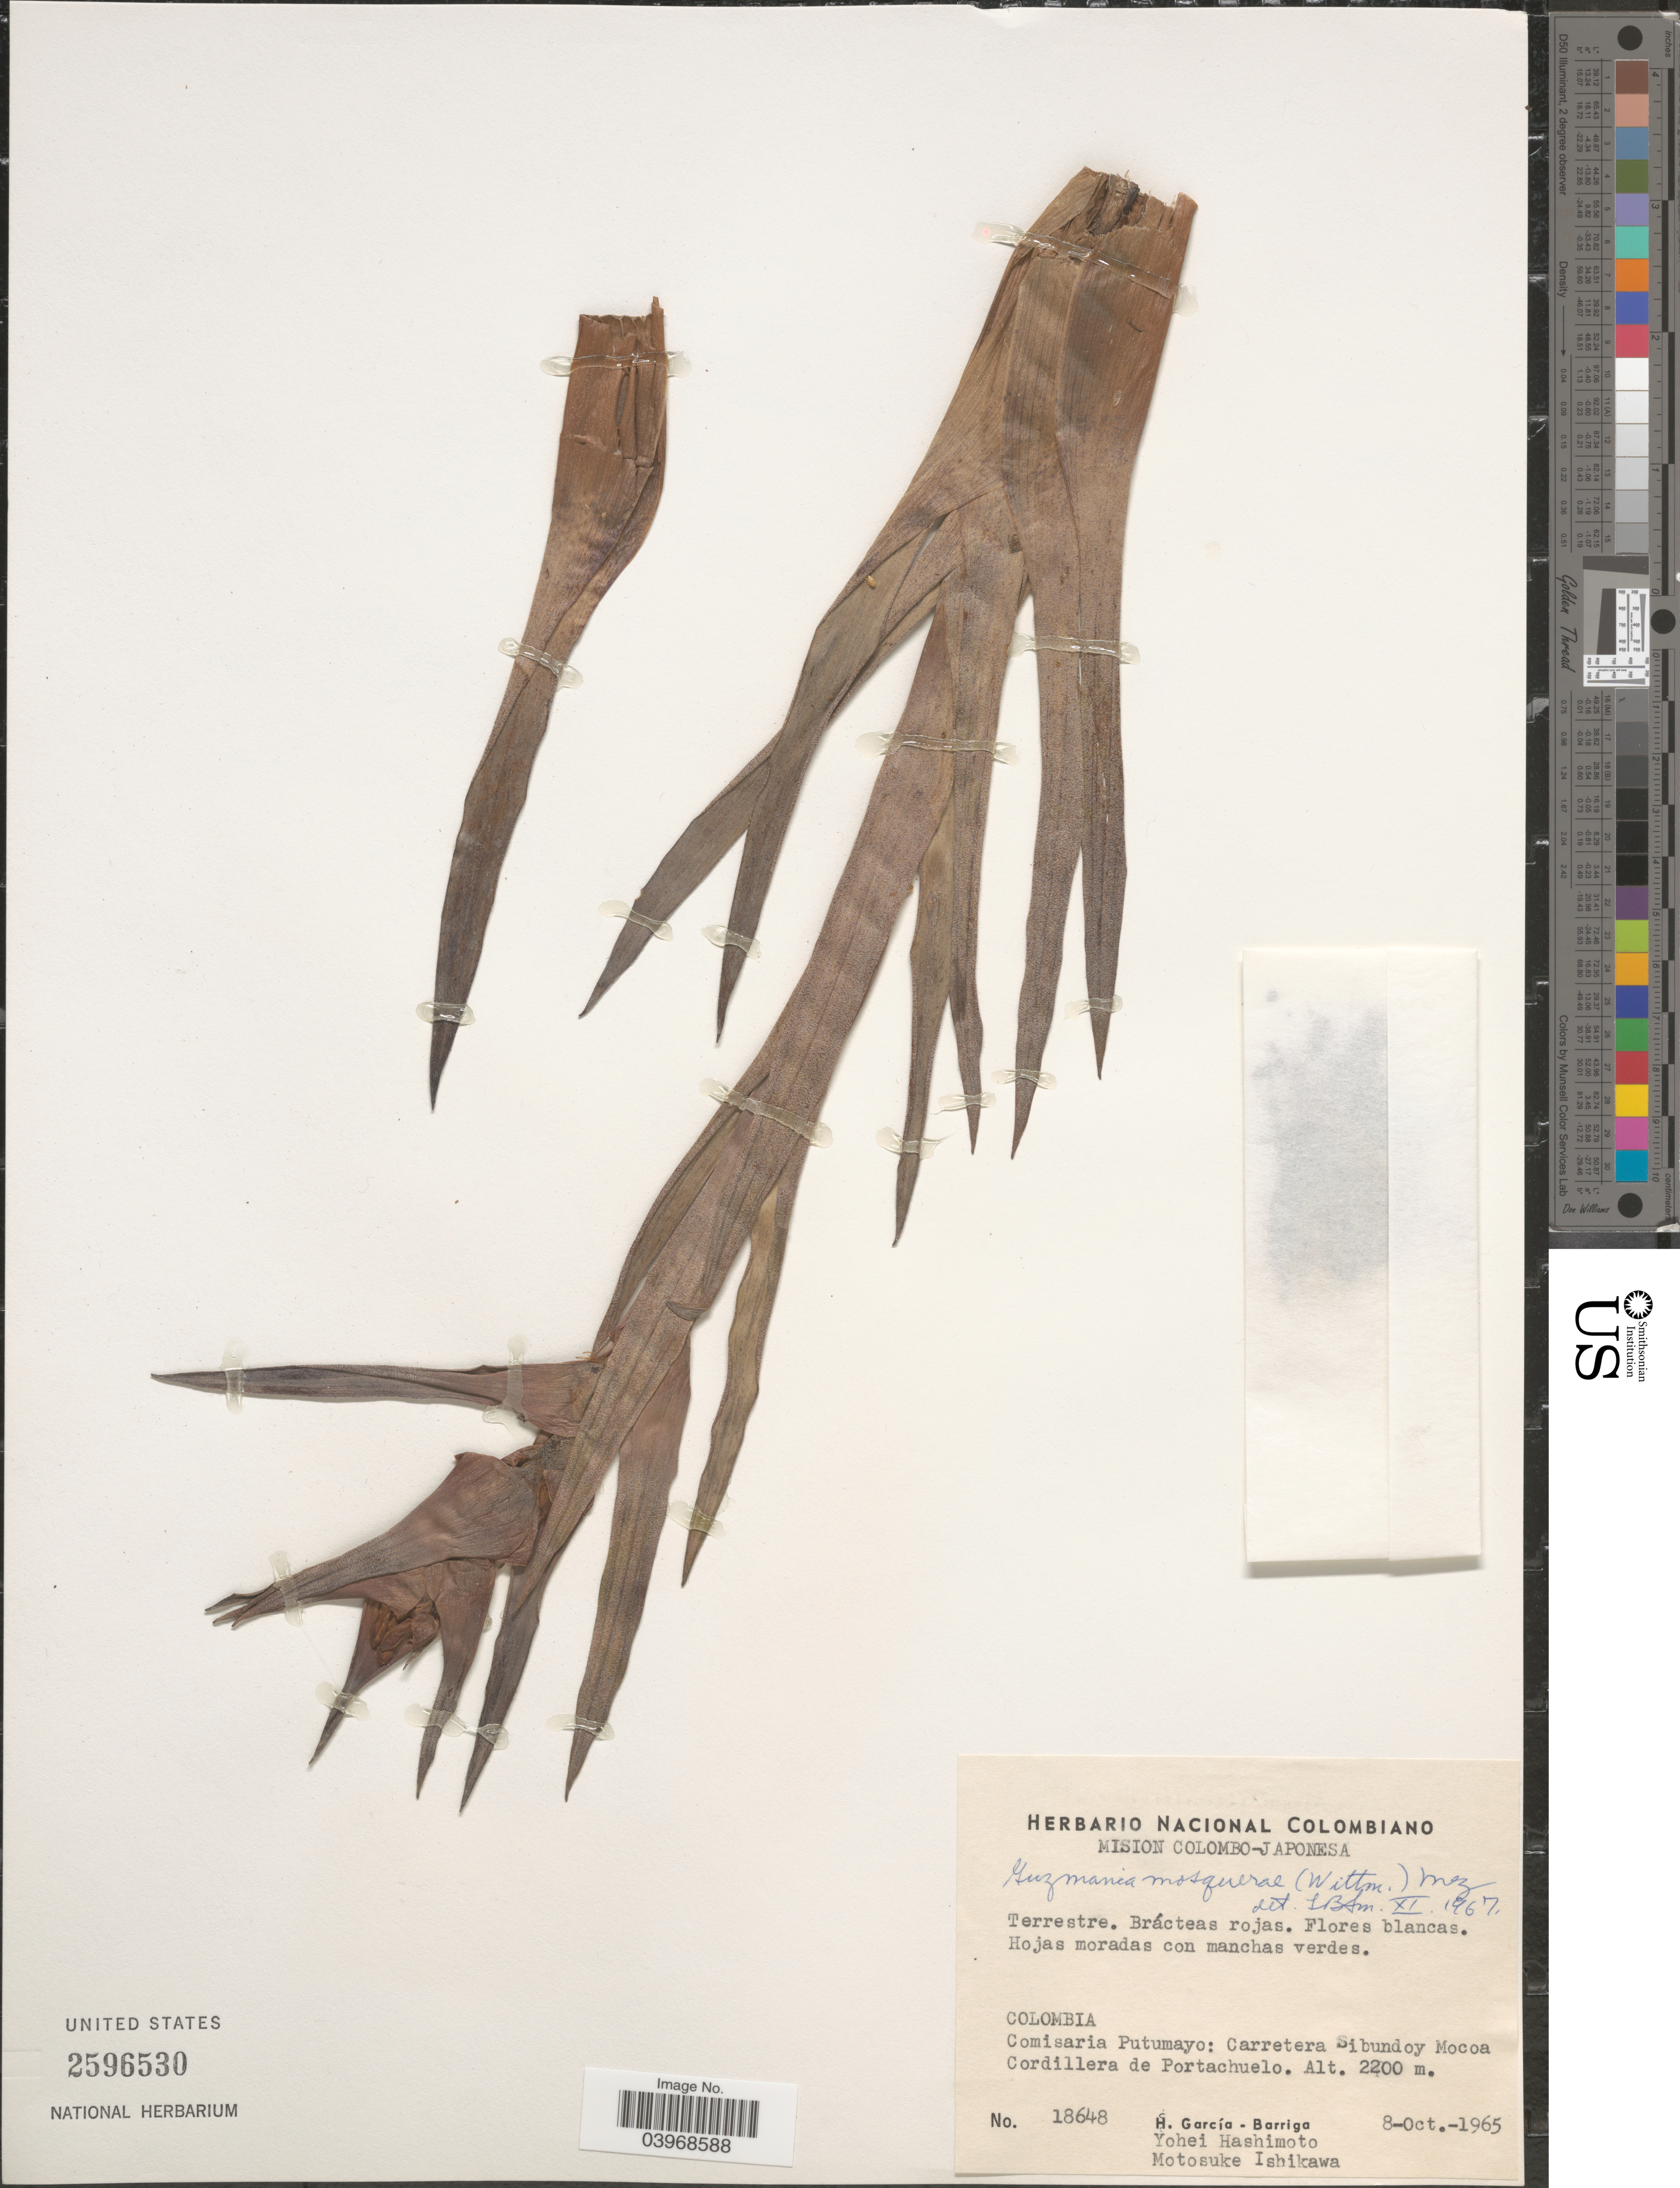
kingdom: Plantae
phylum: Tracheophyta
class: Liliopsida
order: Poales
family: Bromeliaceae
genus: Guzmania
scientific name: Guzmania mosquerae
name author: (Wittm.) Mez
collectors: H. García Barriga, Y. Hashimoto & M. Ishikawa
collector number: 18648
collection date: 1965-10-08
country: Colombia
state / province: Putumayo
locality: Mision Colombo-Japonesa. Comisaria Putumayo: Carretera Sibundoy Mocoa Cordillera de Portachuelo.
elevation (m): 2200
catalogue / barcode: US 2596530